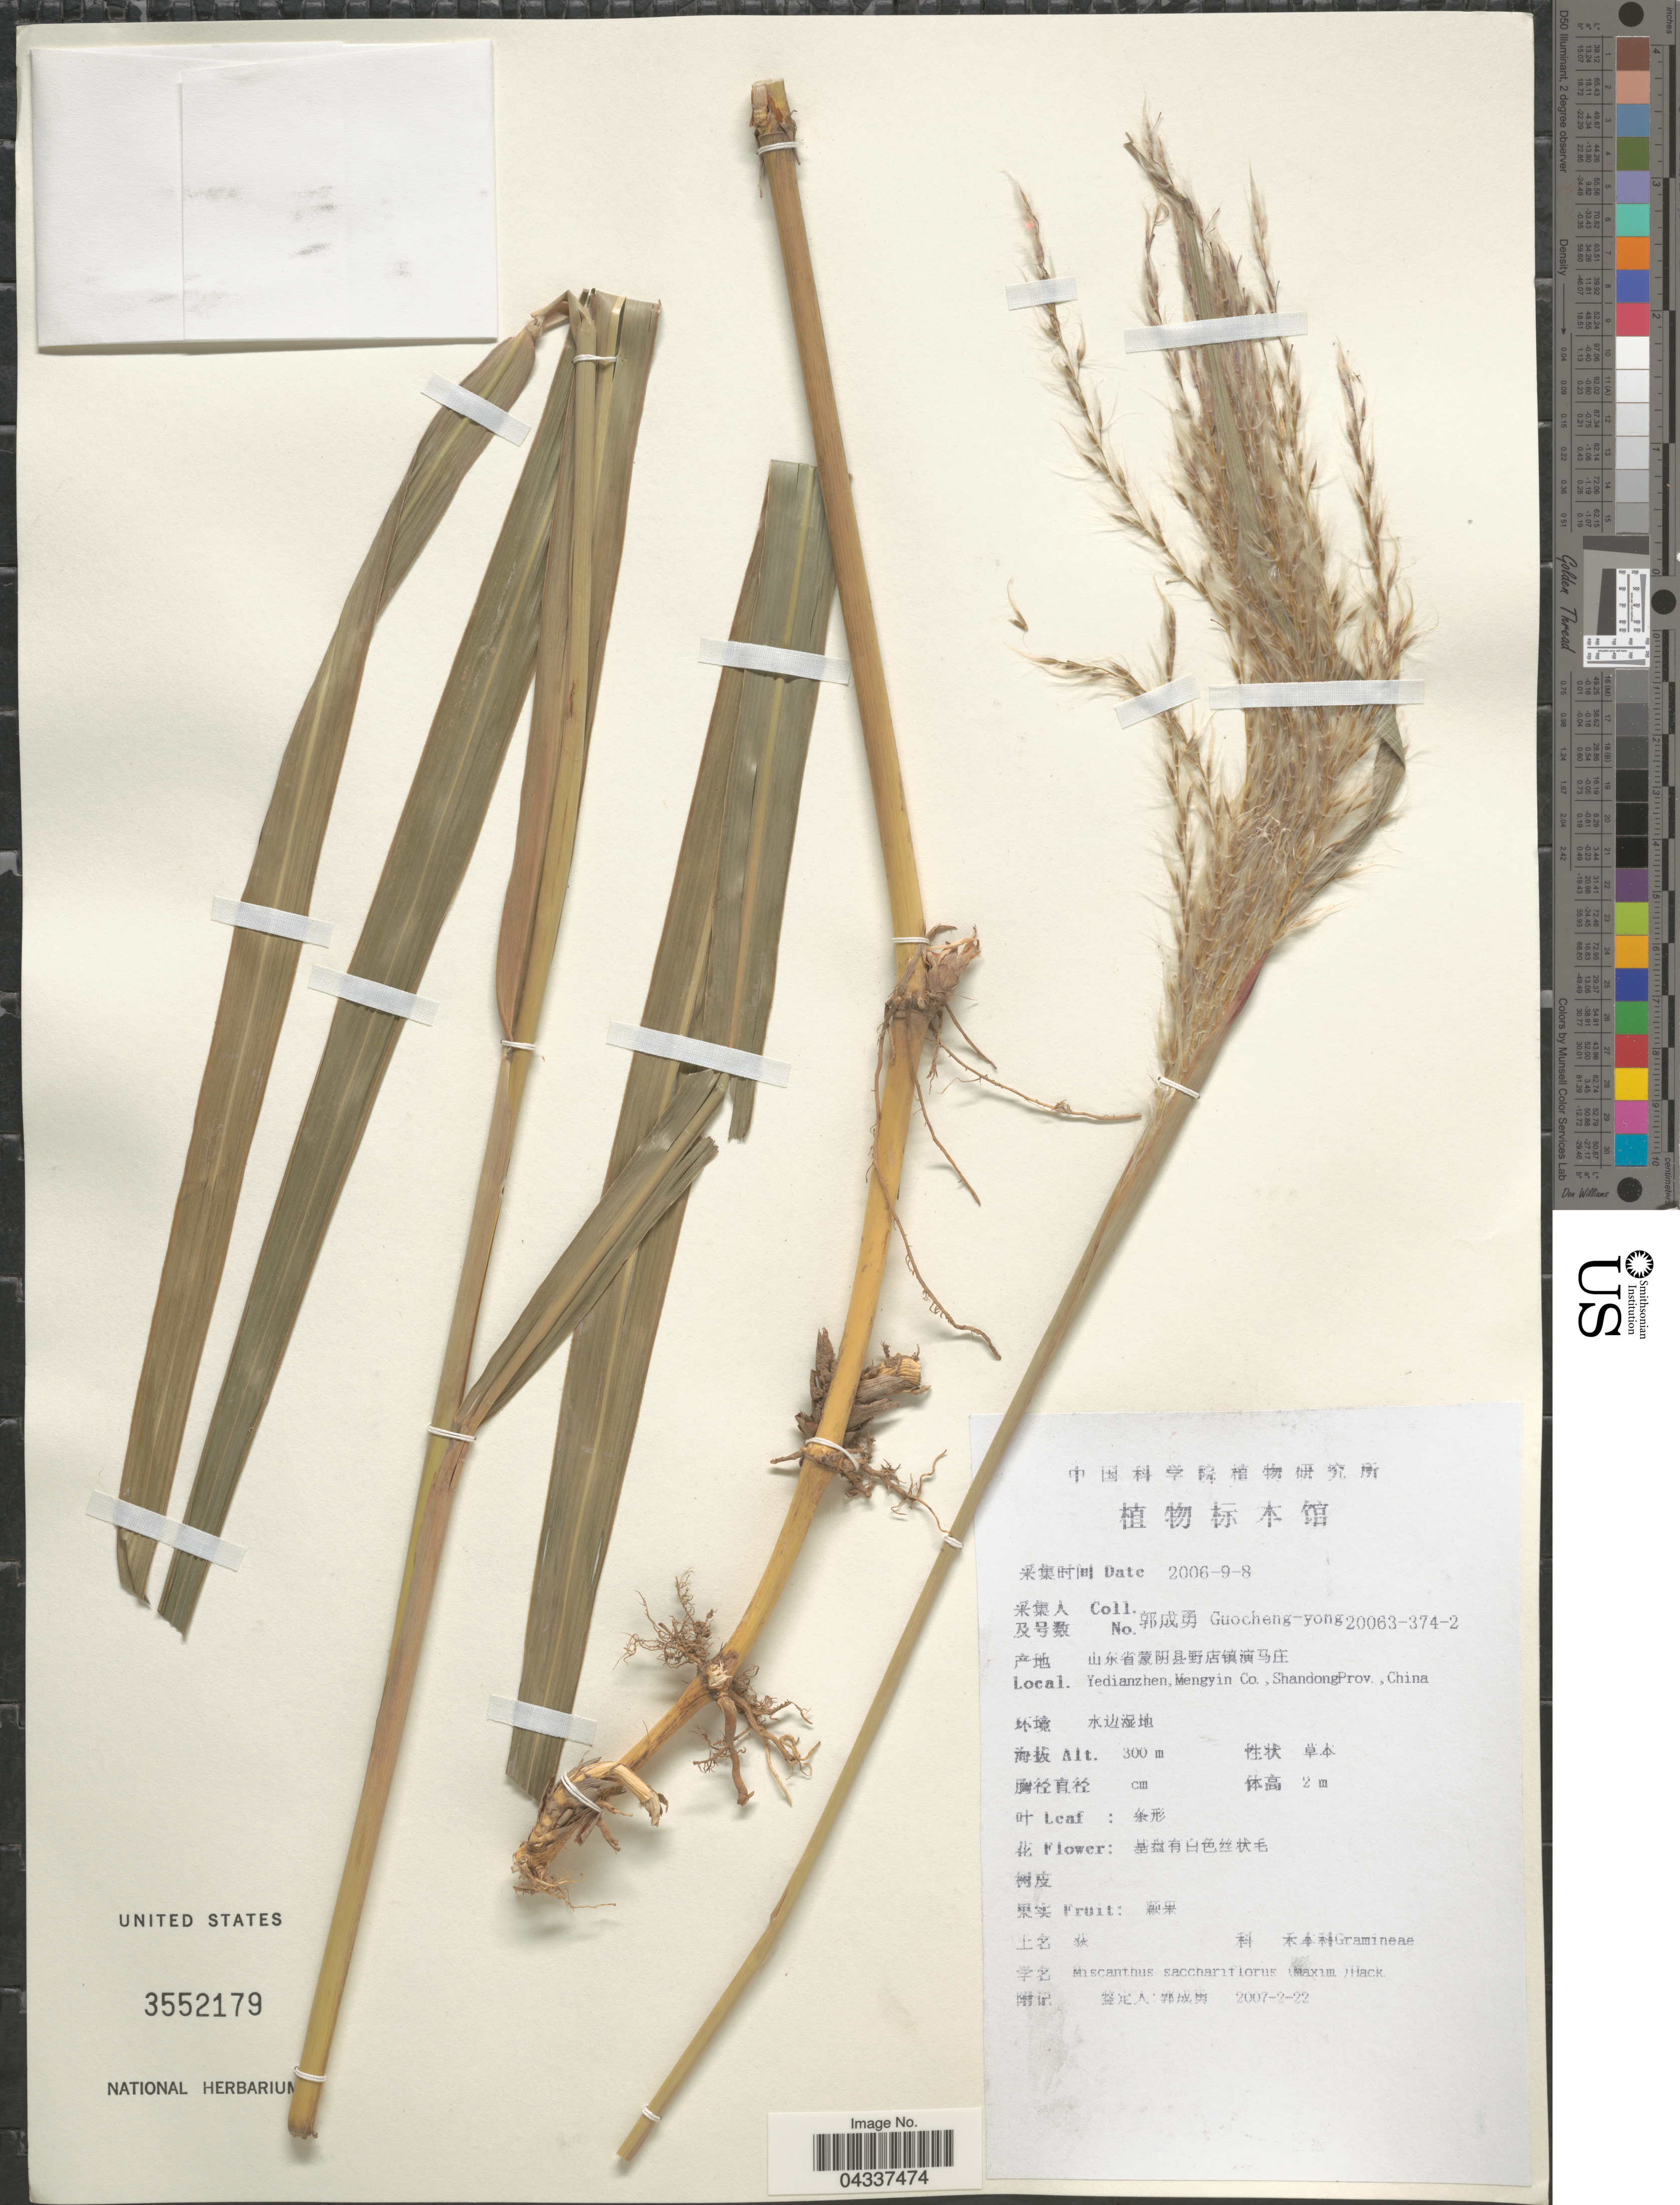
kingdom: Plantae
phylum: Tracheophyta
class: Liliopsida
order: Poales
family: Poaceae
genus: Miscanthus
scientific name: Miscanthus sacchariflorus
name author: (Maxim.) Hack.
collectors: Goucheng-yong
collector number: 20063-374-2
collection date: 2006-09-08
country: China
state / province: Shandong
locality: X. Yedianzhen, Mengyin Co.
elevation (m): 300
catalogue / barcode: US 3552179